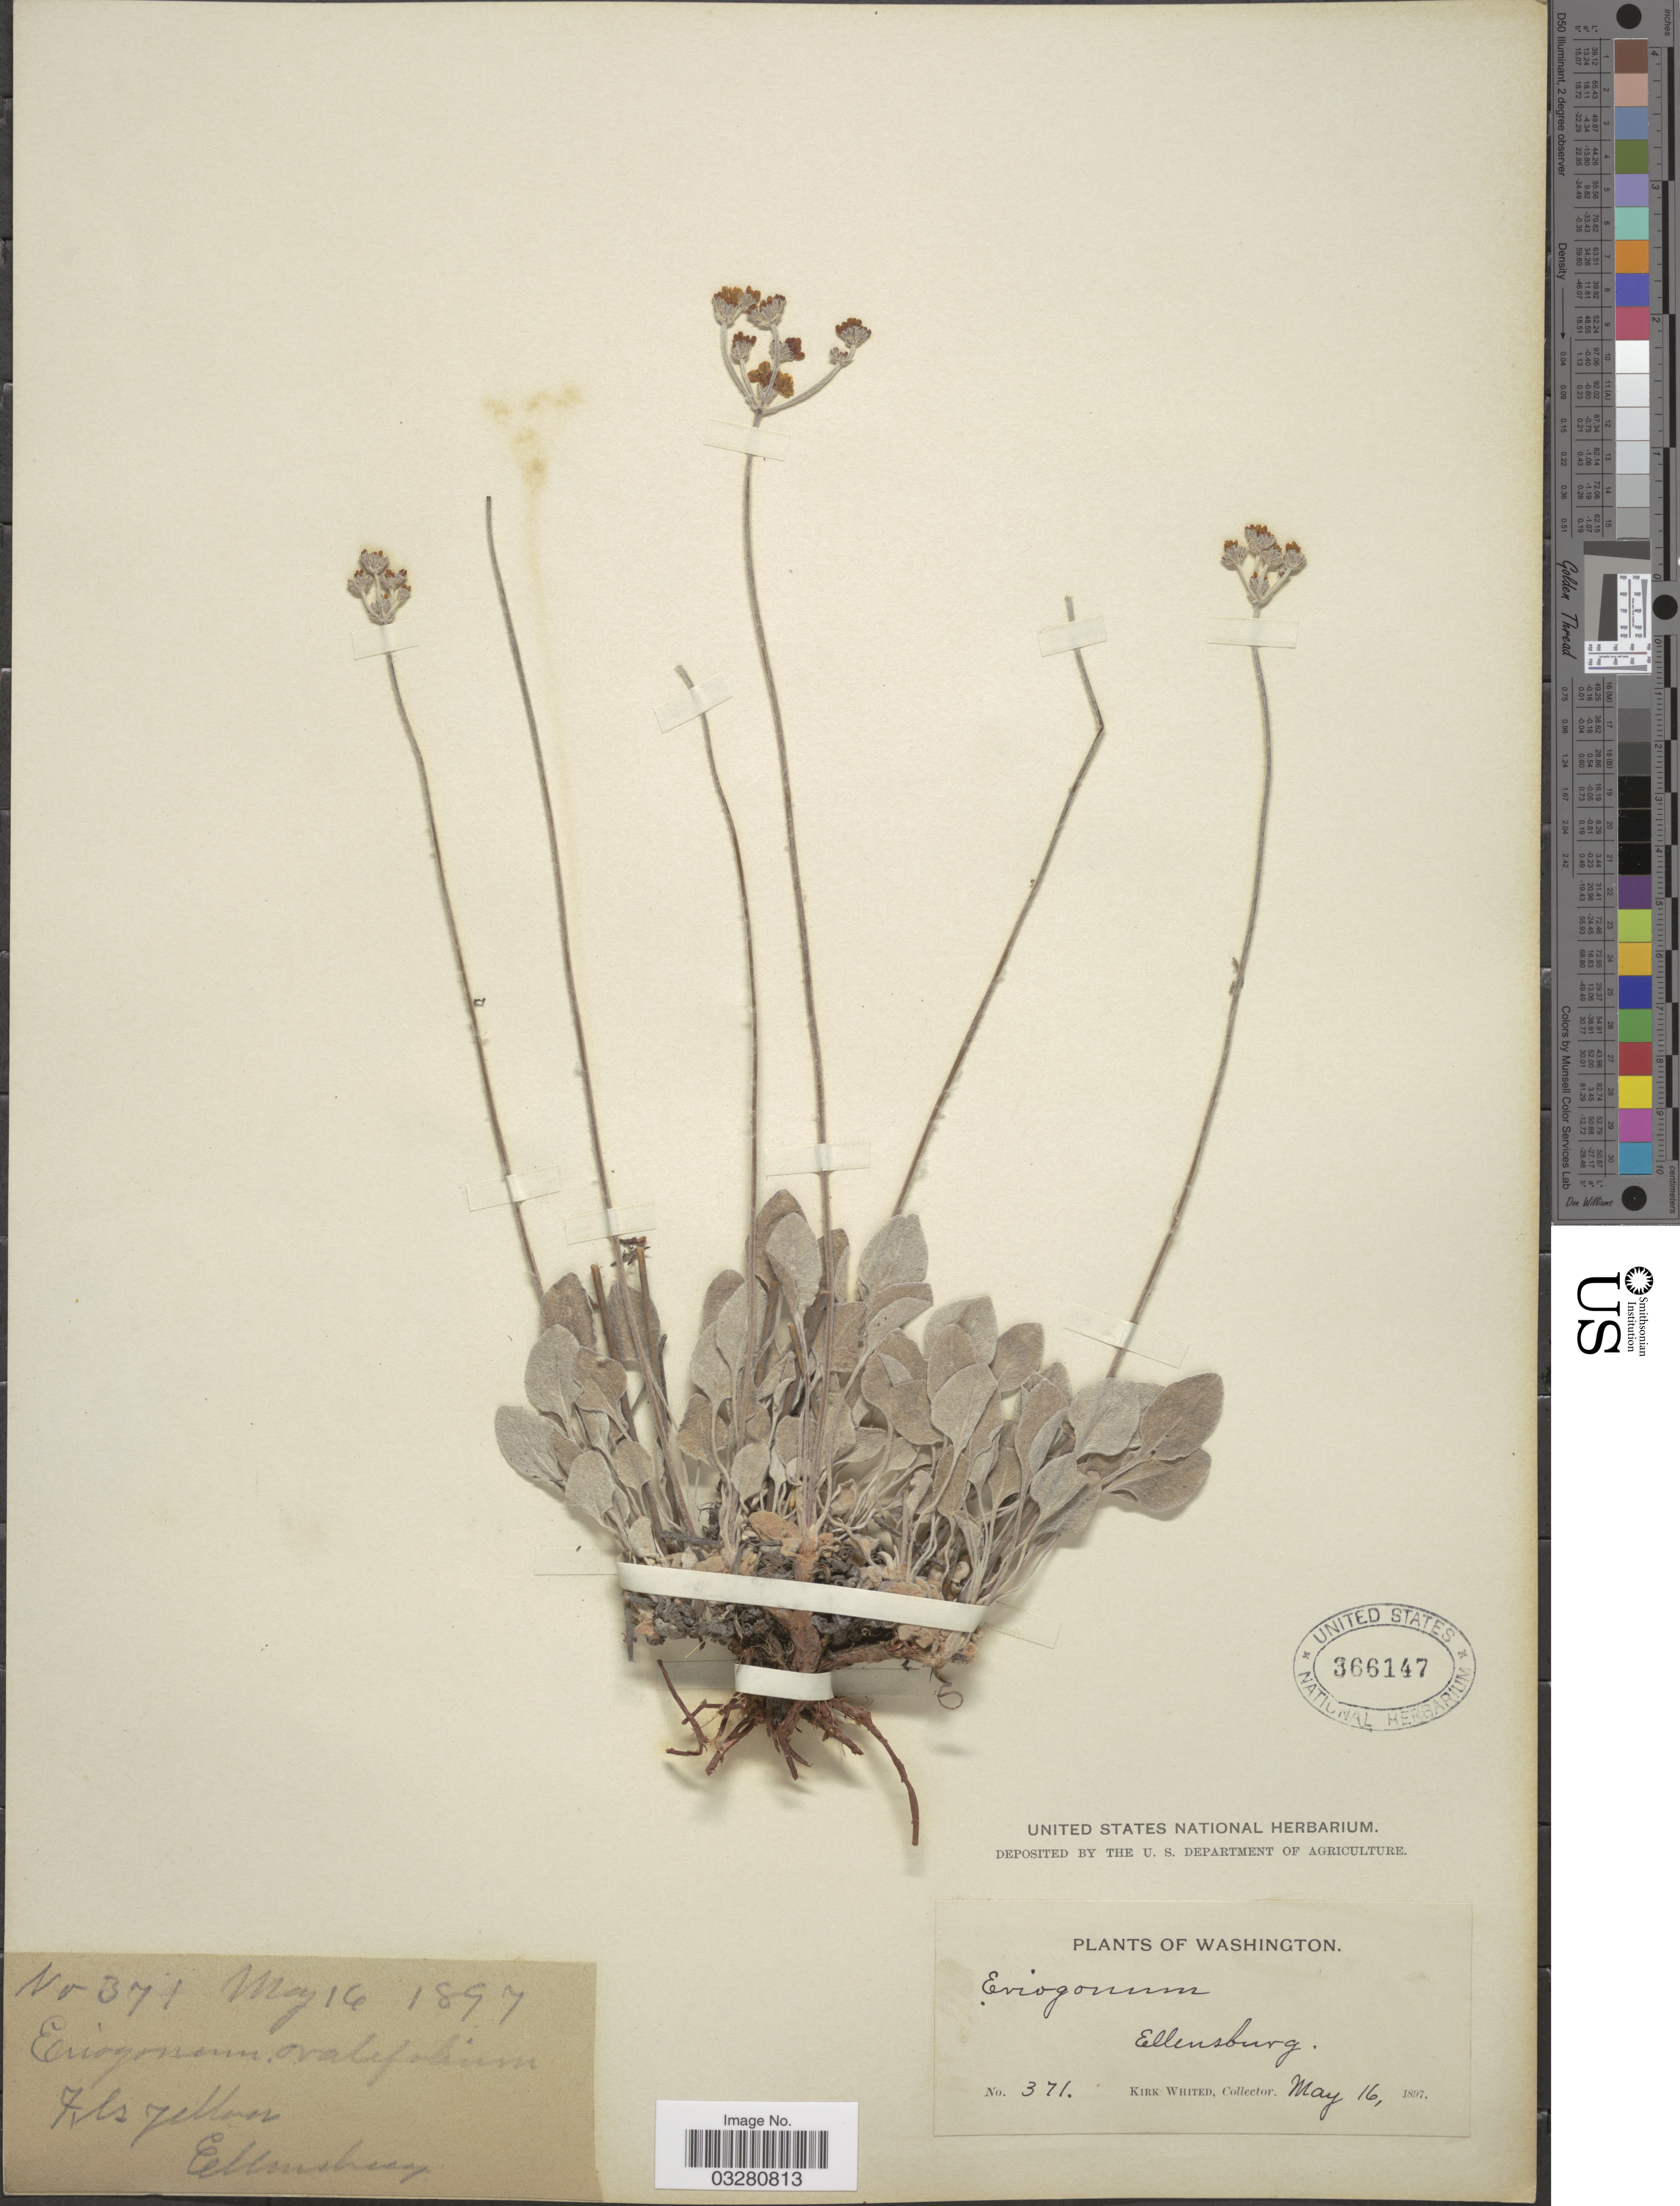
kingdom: Plantae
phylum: Tracheophyta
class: Magnoliopsida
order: Caryophyllales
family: Polygonaceae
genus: Eriogonum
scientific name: Eriogonum strictum subsp. anserinum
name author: (Greene) Munz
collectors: K. Whited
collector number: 371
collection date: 1897-05-16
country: United States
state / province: Washington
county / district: Kittitas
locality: Ellensburg.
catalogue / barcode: US 366147